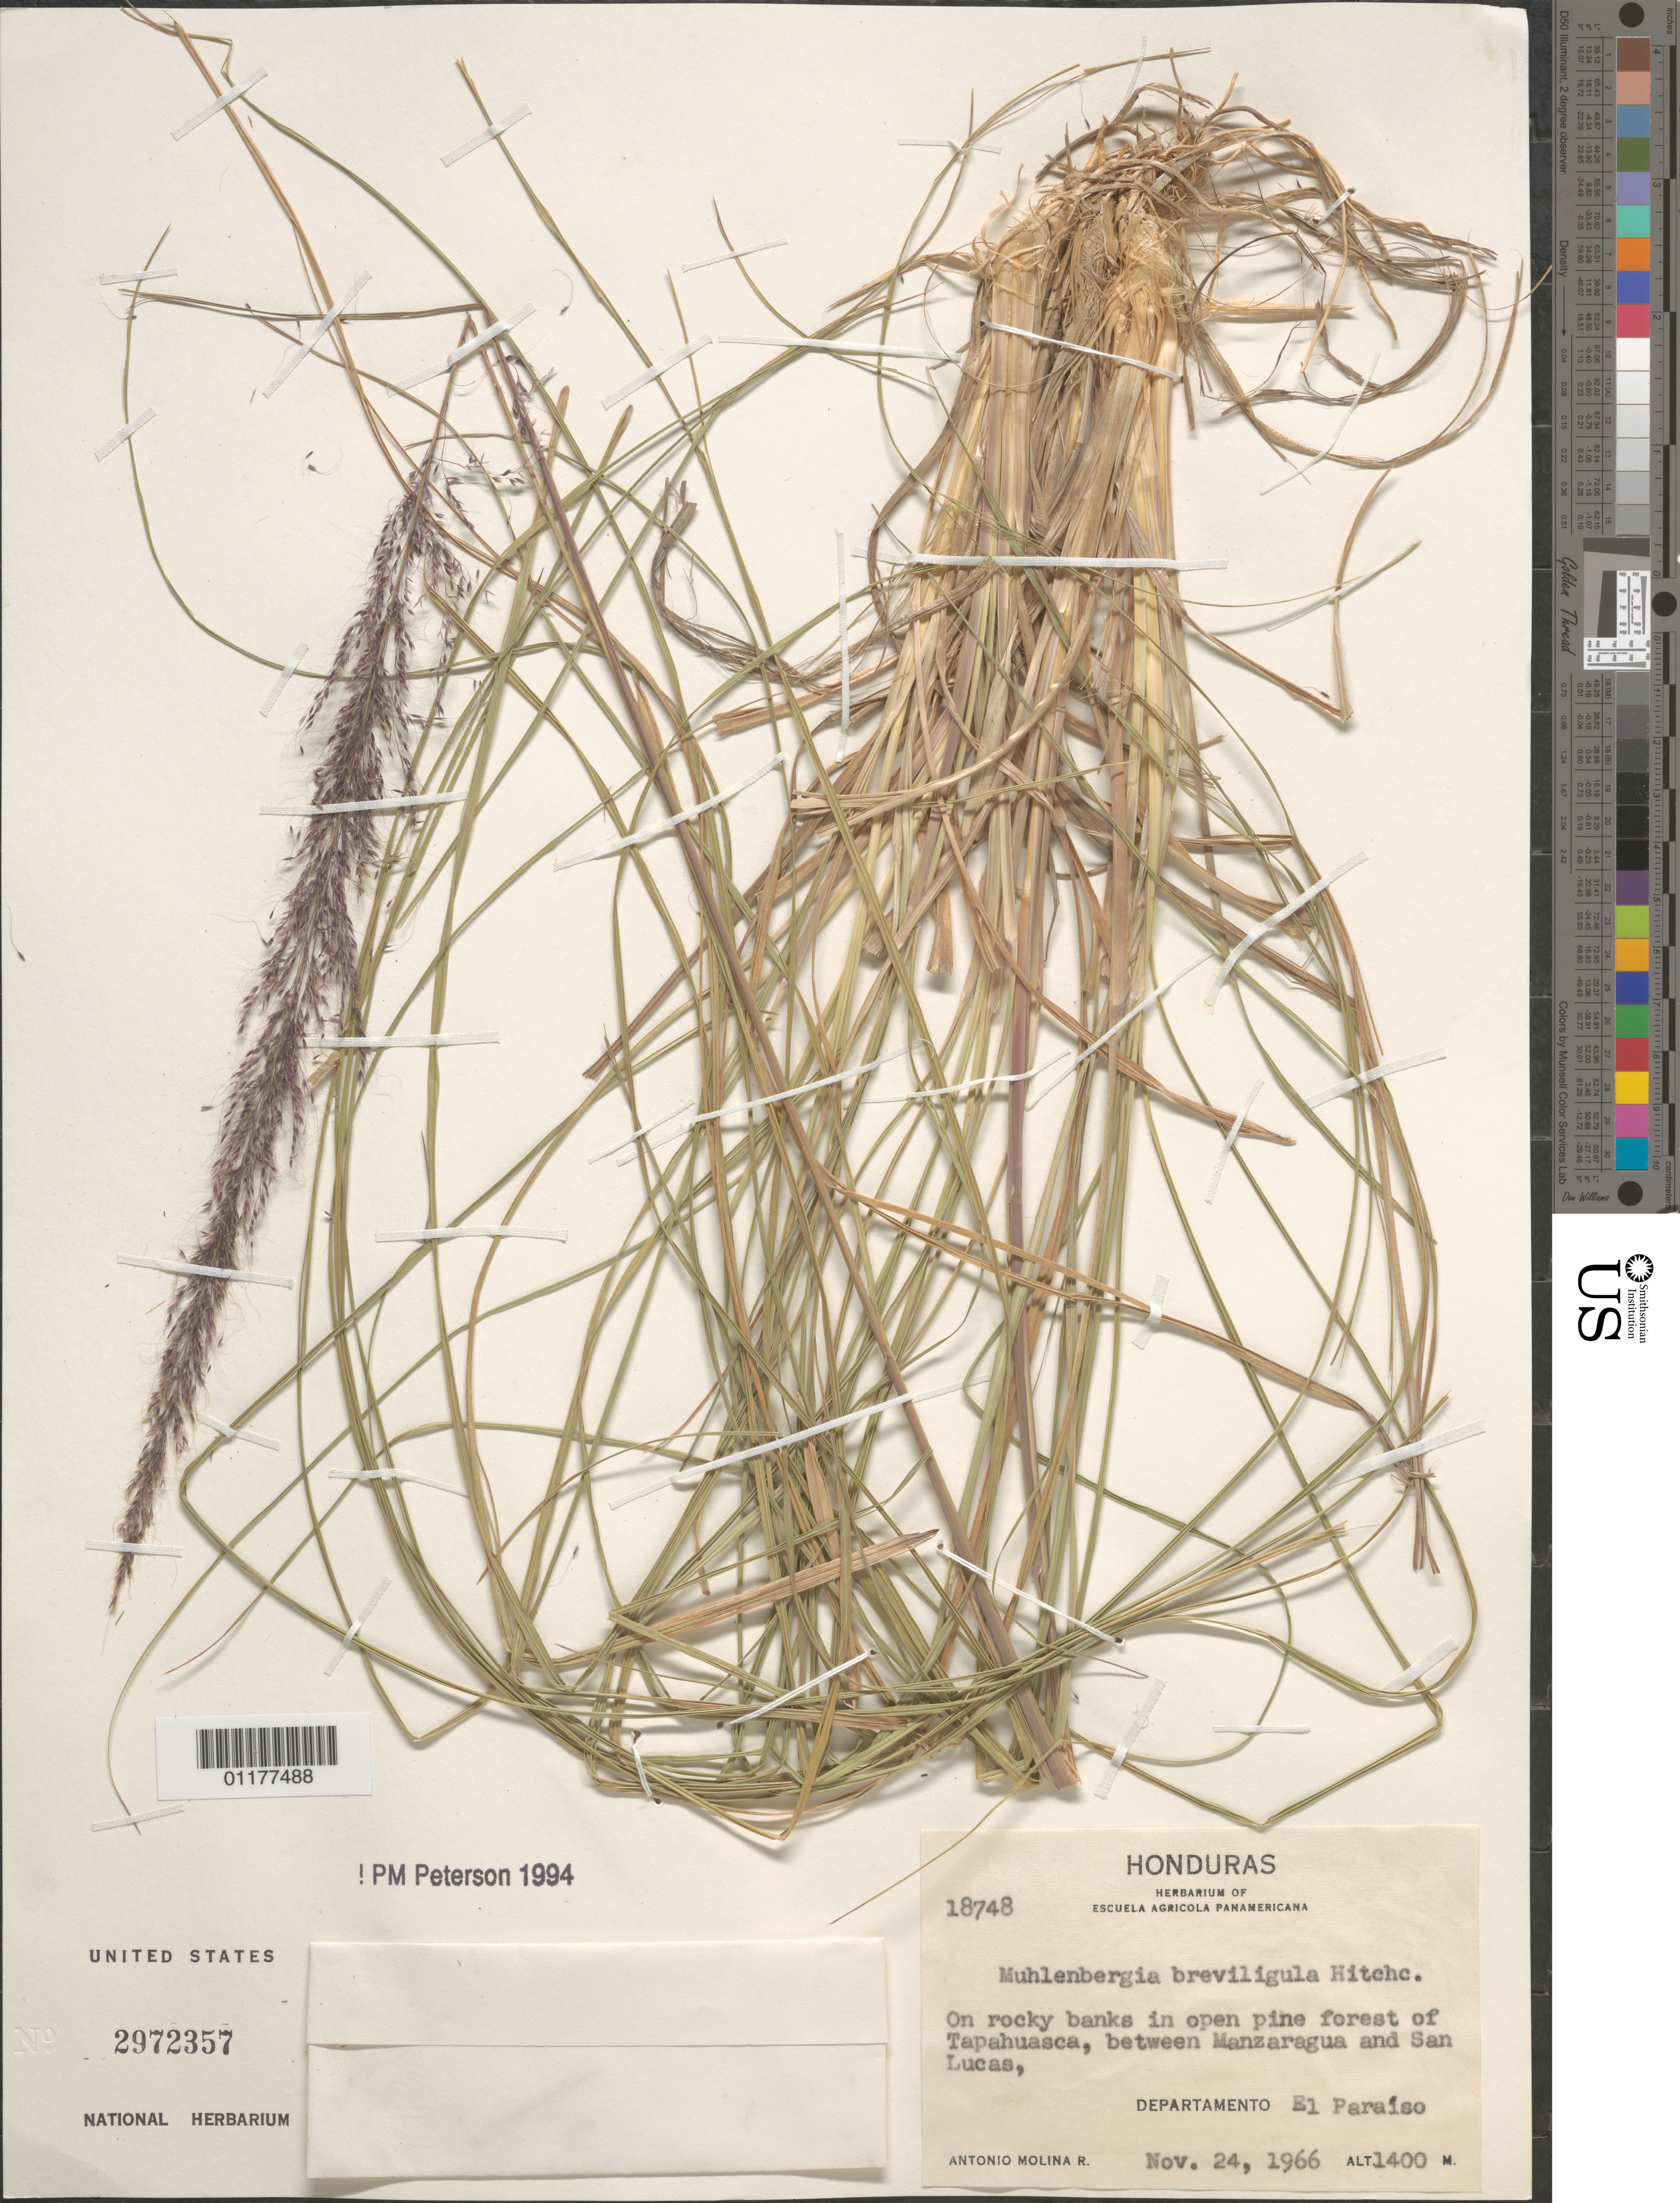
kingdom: Plantae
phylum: Tracheophyta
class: Liliopsida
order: Poales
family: Poaceae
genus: Muhlenbergia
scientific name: Muhlenbergia breviligula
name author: Hitchc.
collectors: A. Molina R.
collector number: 18748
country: Honduras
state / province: El Paraíso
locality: Tapahuasca, between Manzaragua and San Lucas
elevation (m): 1400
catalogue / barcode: US 2972357